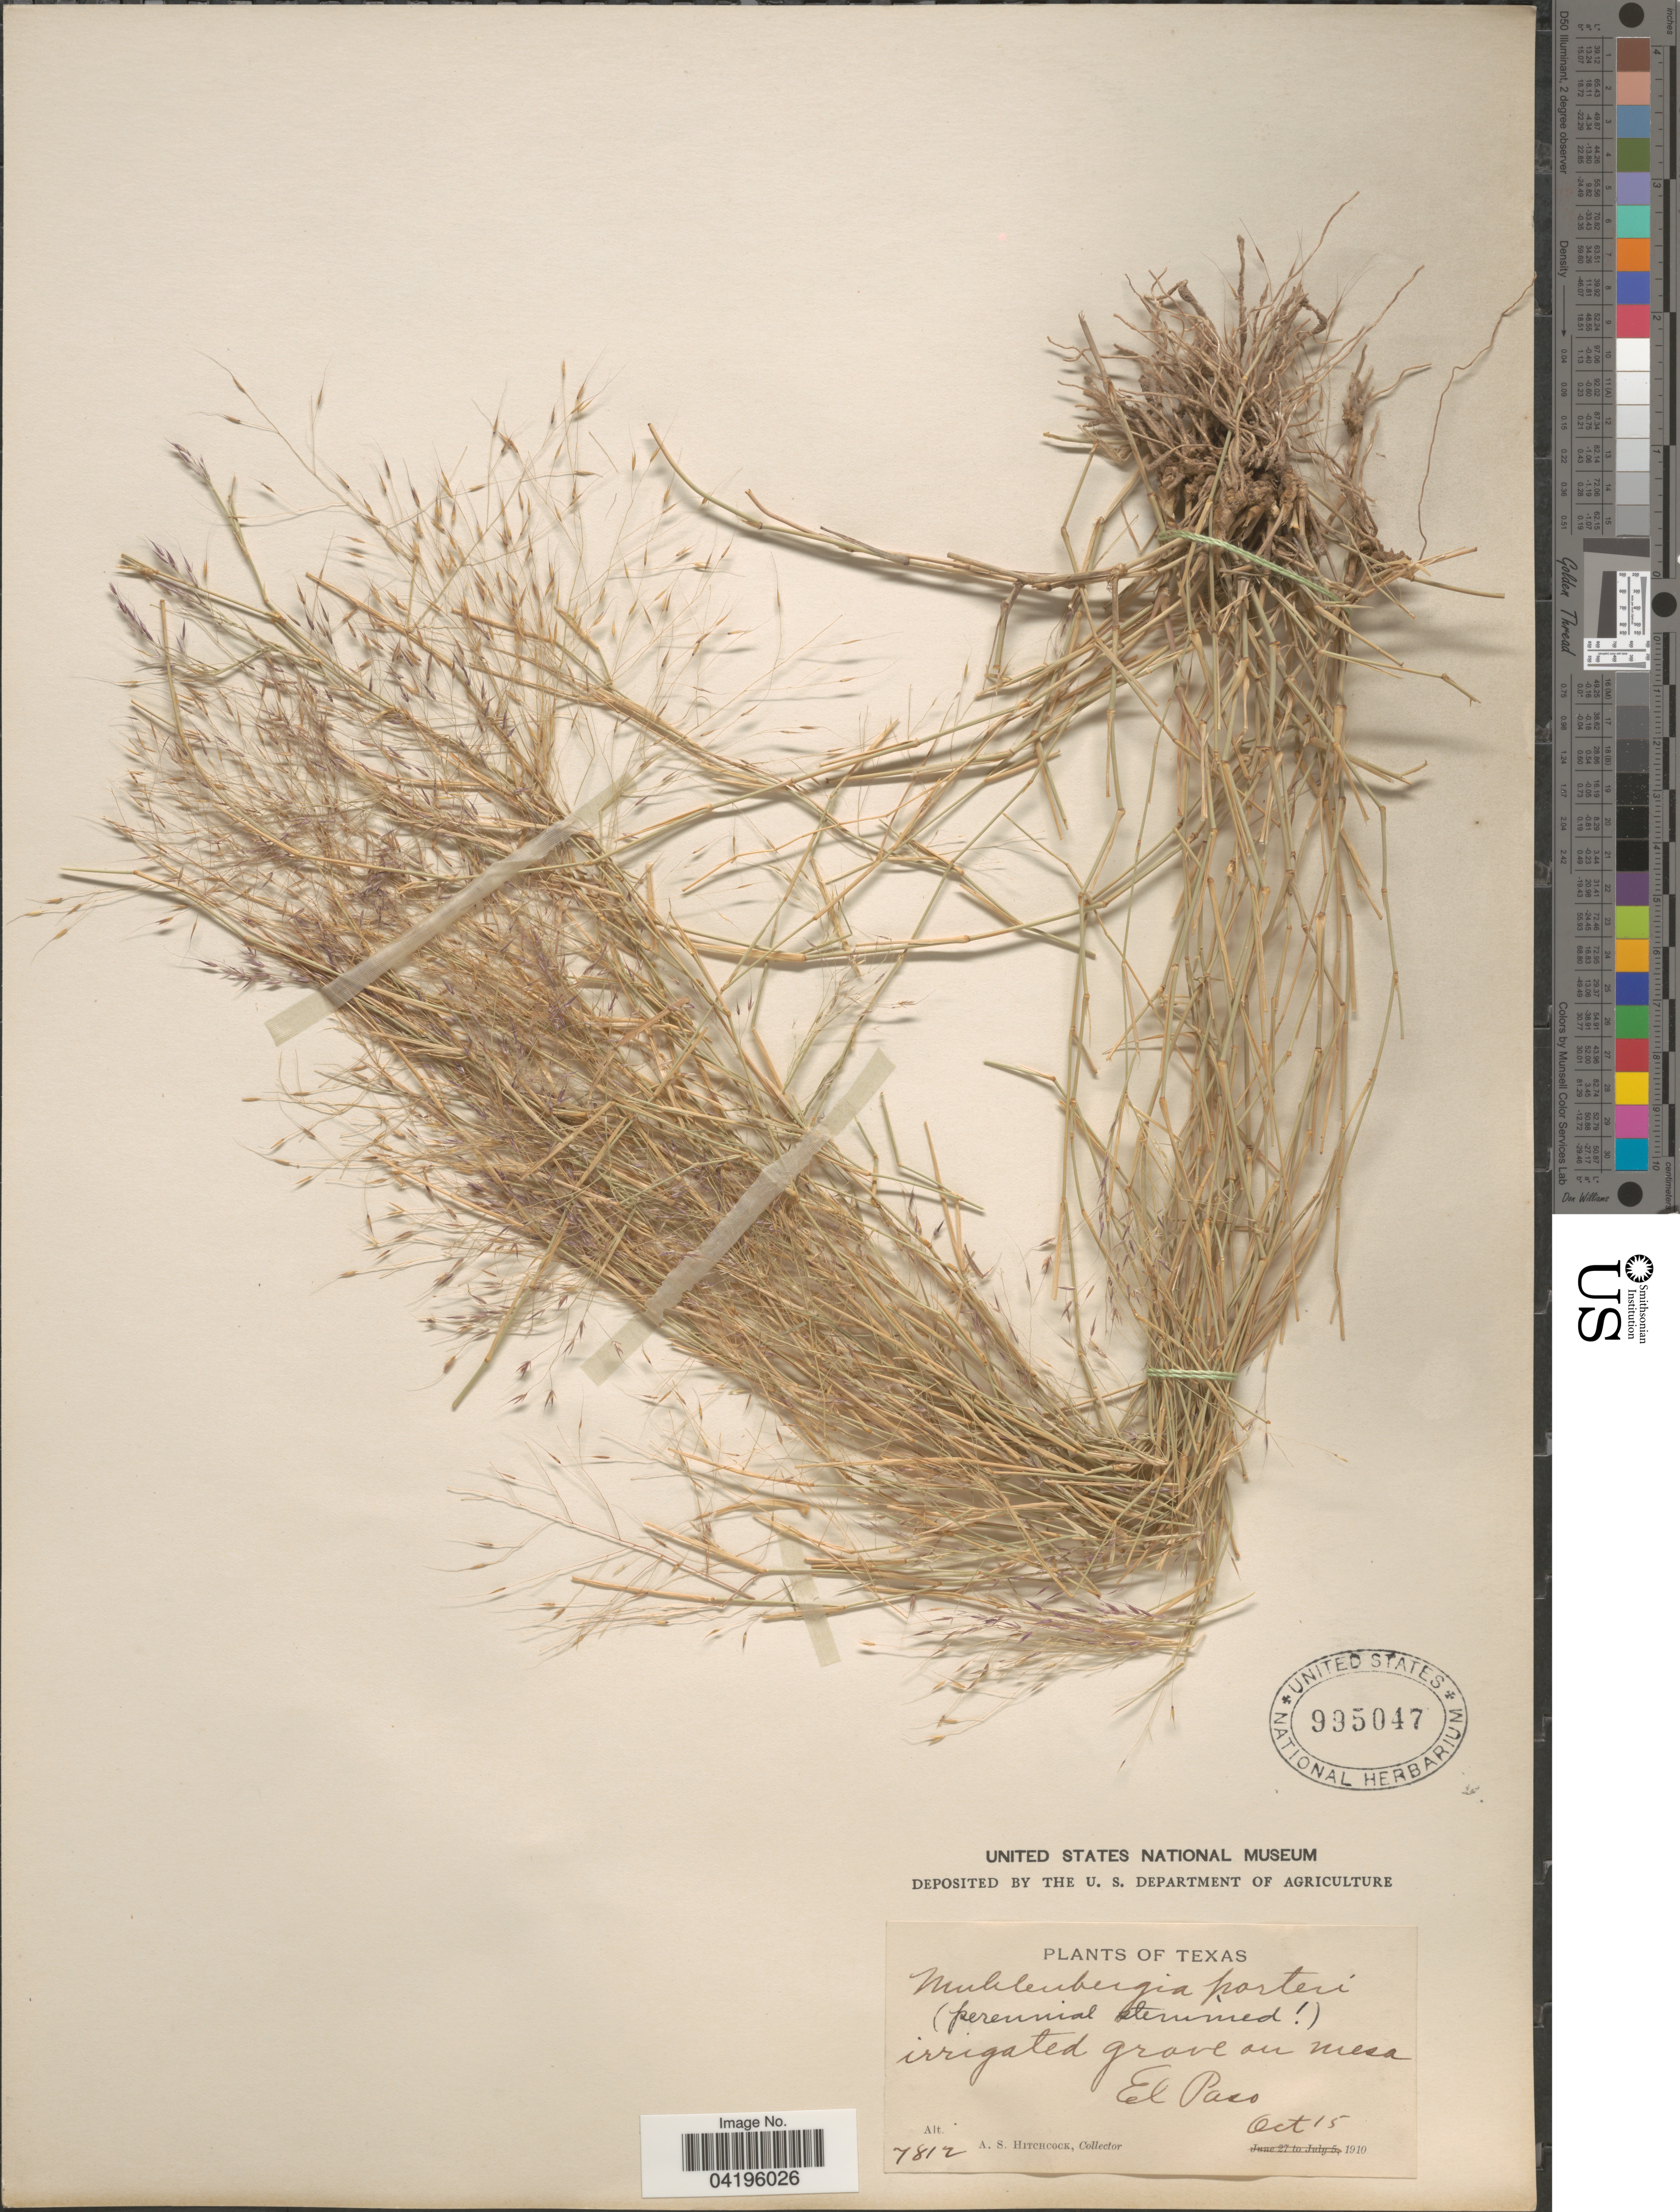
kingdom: Plantae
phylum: Tracheophyta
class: Liliopsida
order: Poales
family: Poaceae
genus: Muhlenbergia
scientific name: Muhlenbergia porteri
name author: Scribn. in W.J. Beal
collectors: A. S. Hitchcock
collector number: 7812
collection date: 1910-10-15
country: United States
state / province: Texas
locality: Irrigated grove on mesa El Paso.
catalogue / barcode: US 995047